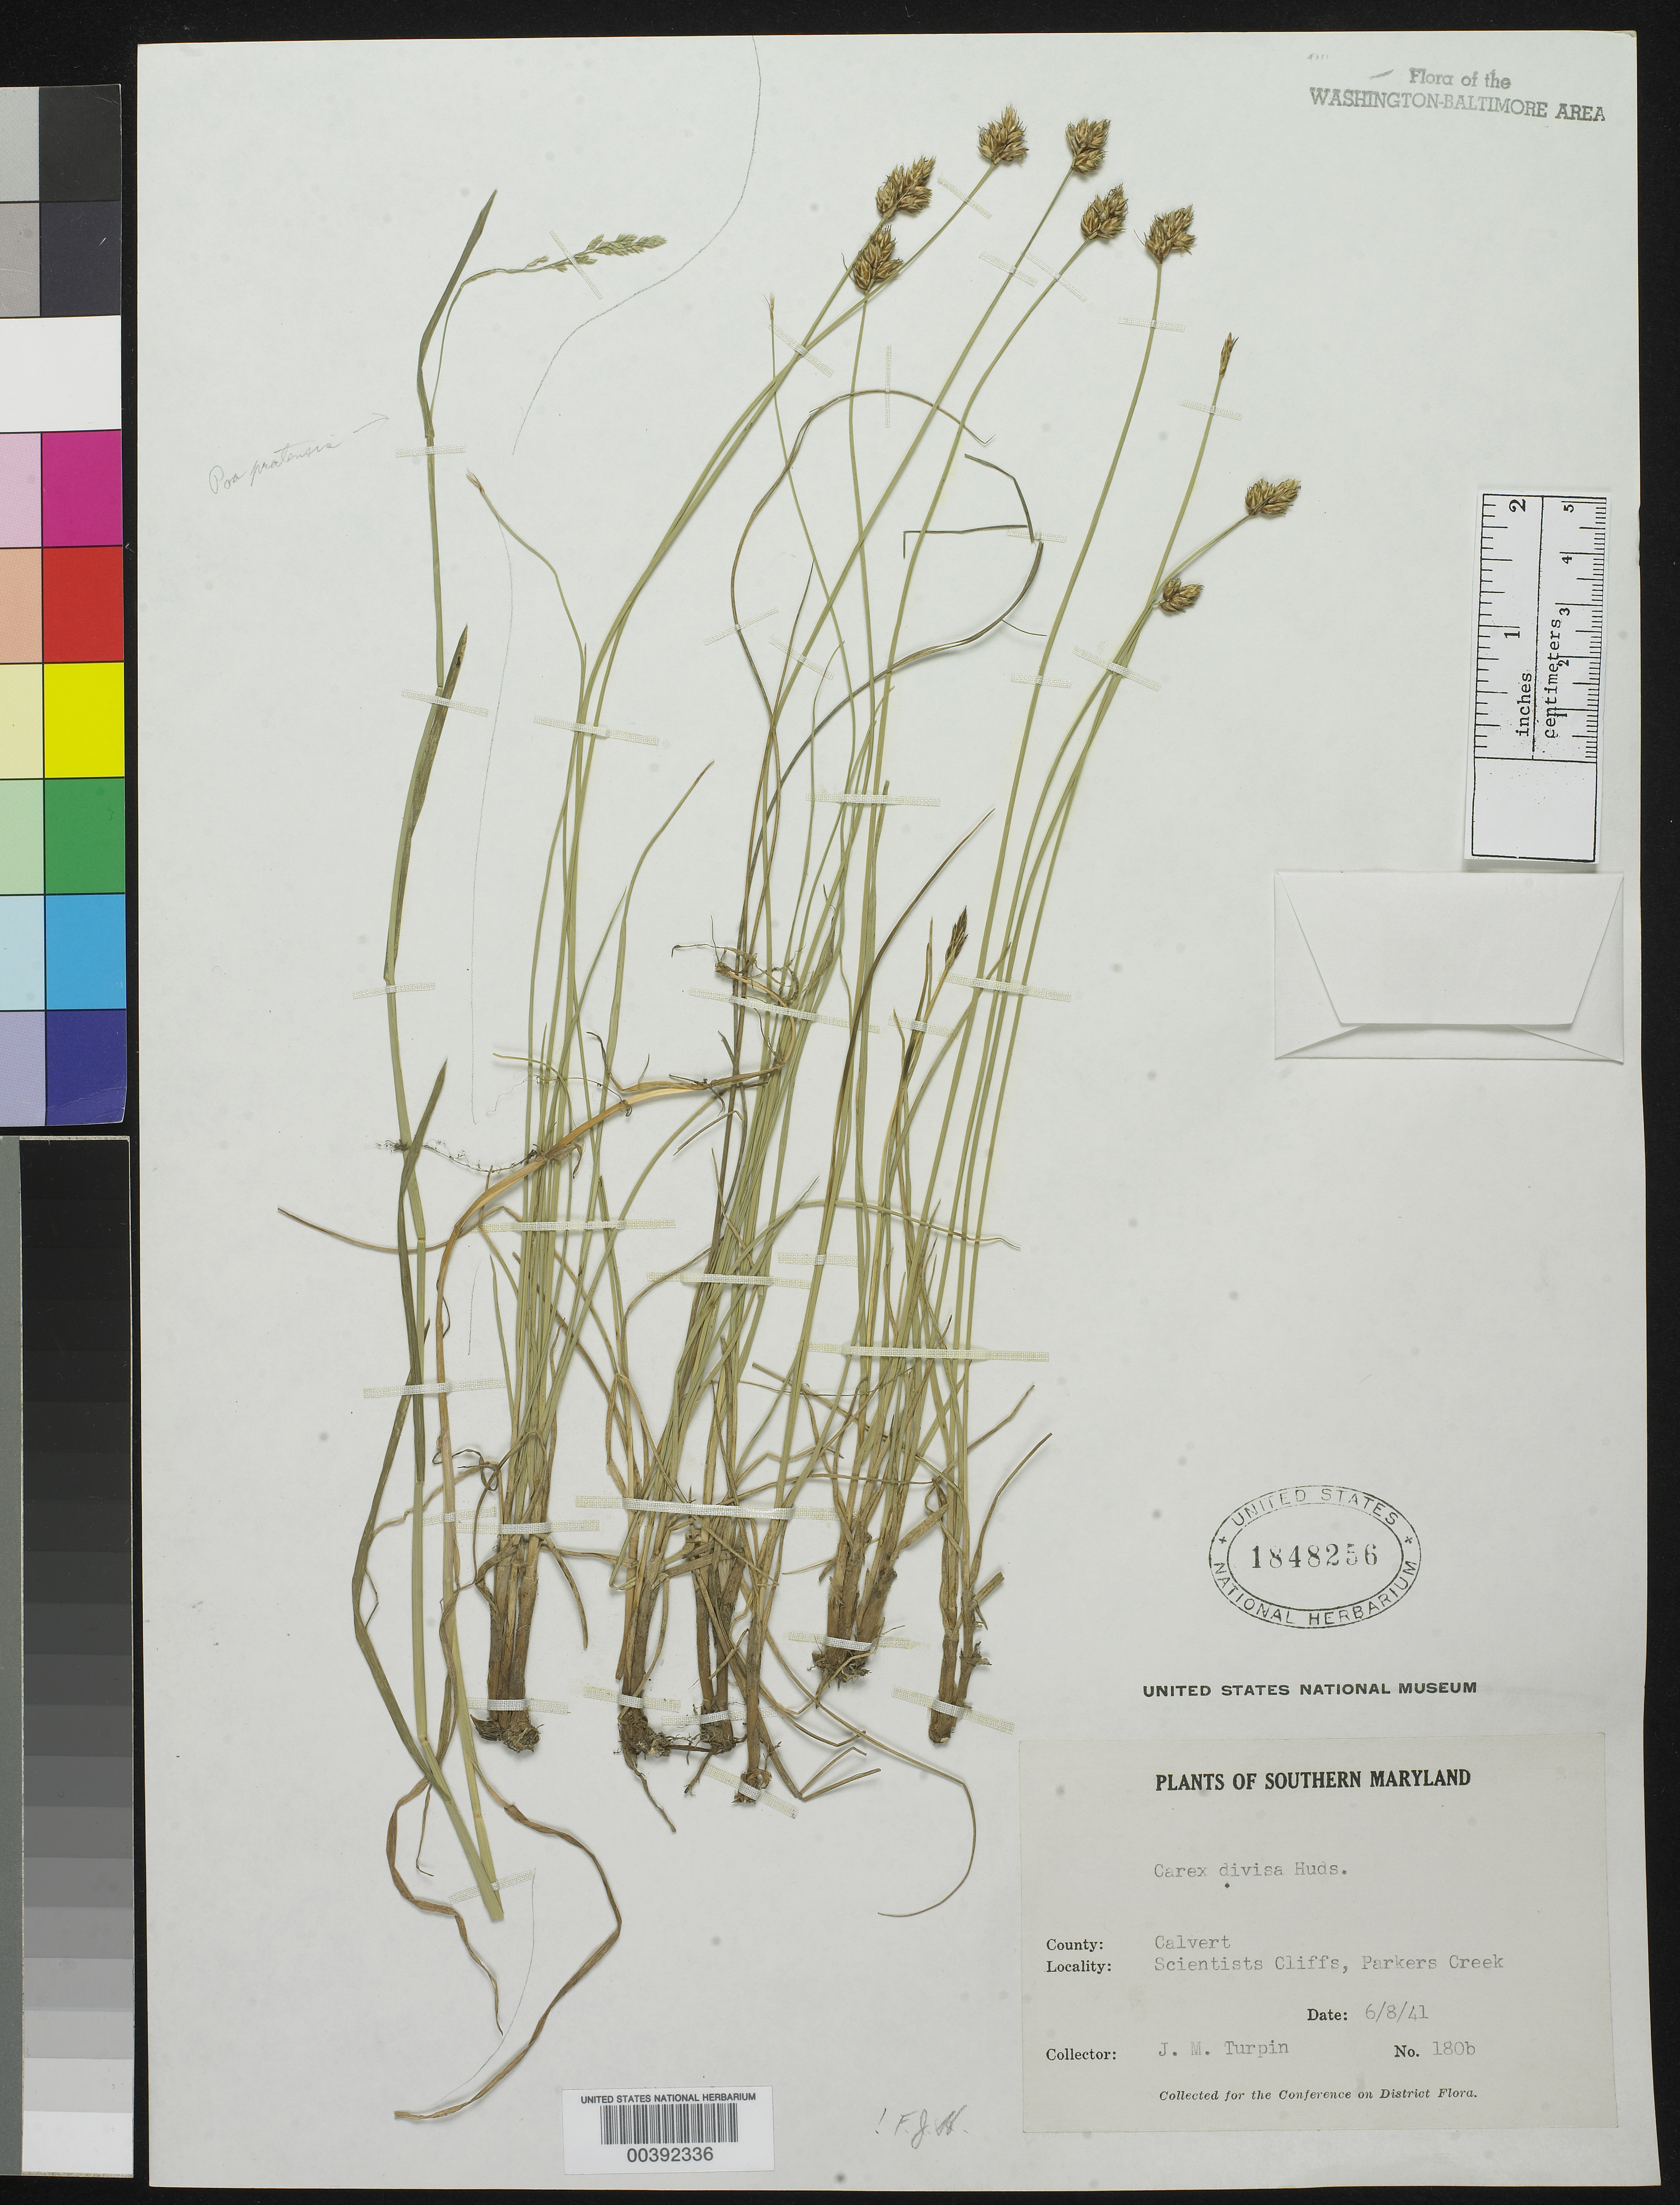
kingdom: Plantae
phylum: Tracheophyta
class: Liliopsida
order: Poales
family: Cyperaceae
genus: Carex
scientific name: Carex divisa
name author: Huds.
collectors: J. M. Turpin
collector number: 180B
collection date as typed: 08 Jun 1941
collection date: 1941-06-08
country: United States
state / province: Maryland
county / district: Calvert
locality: Scientists cliffs, Parkers Creek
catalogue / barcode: US 1848256